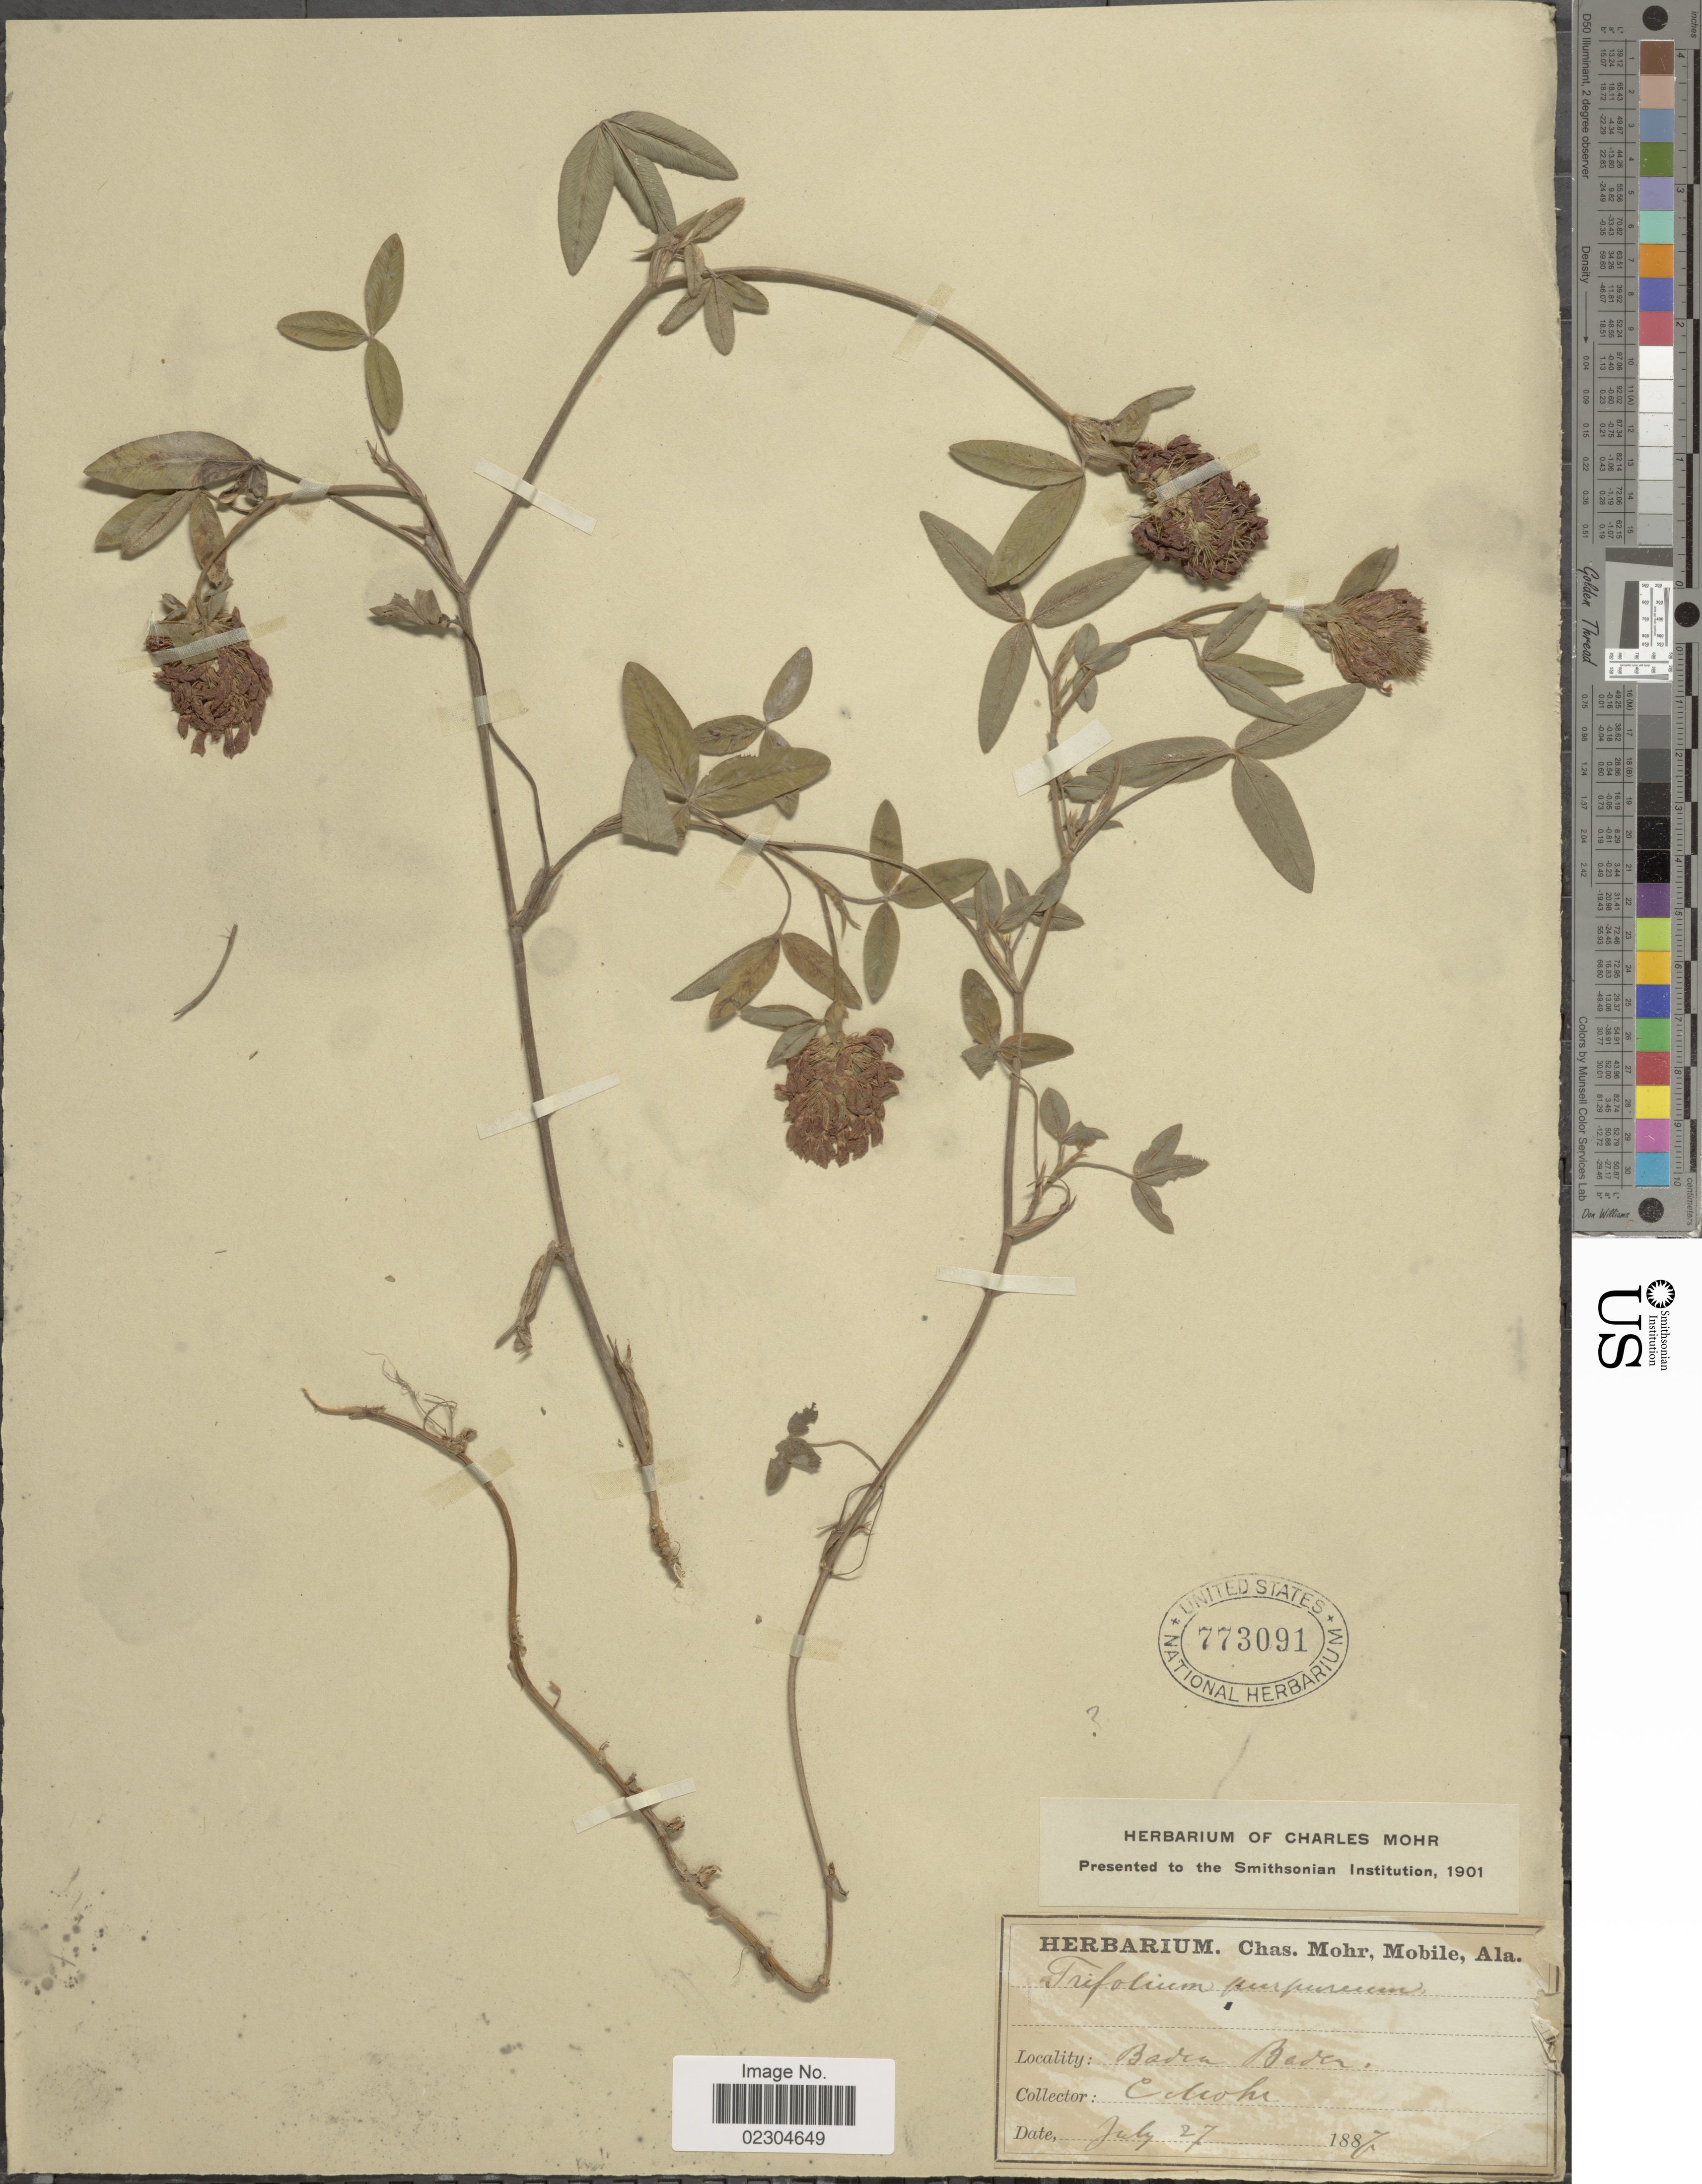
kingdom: Plantae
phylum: Tracheophyta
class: Magnoliopsida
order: Fabales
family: Fabaceae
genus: Trifolium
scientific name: Trifolium purpureum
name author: Loisel.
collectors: C. T. Mohr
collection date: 1887-07-27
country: Germany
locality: Baden Baden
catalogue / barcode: US 773091